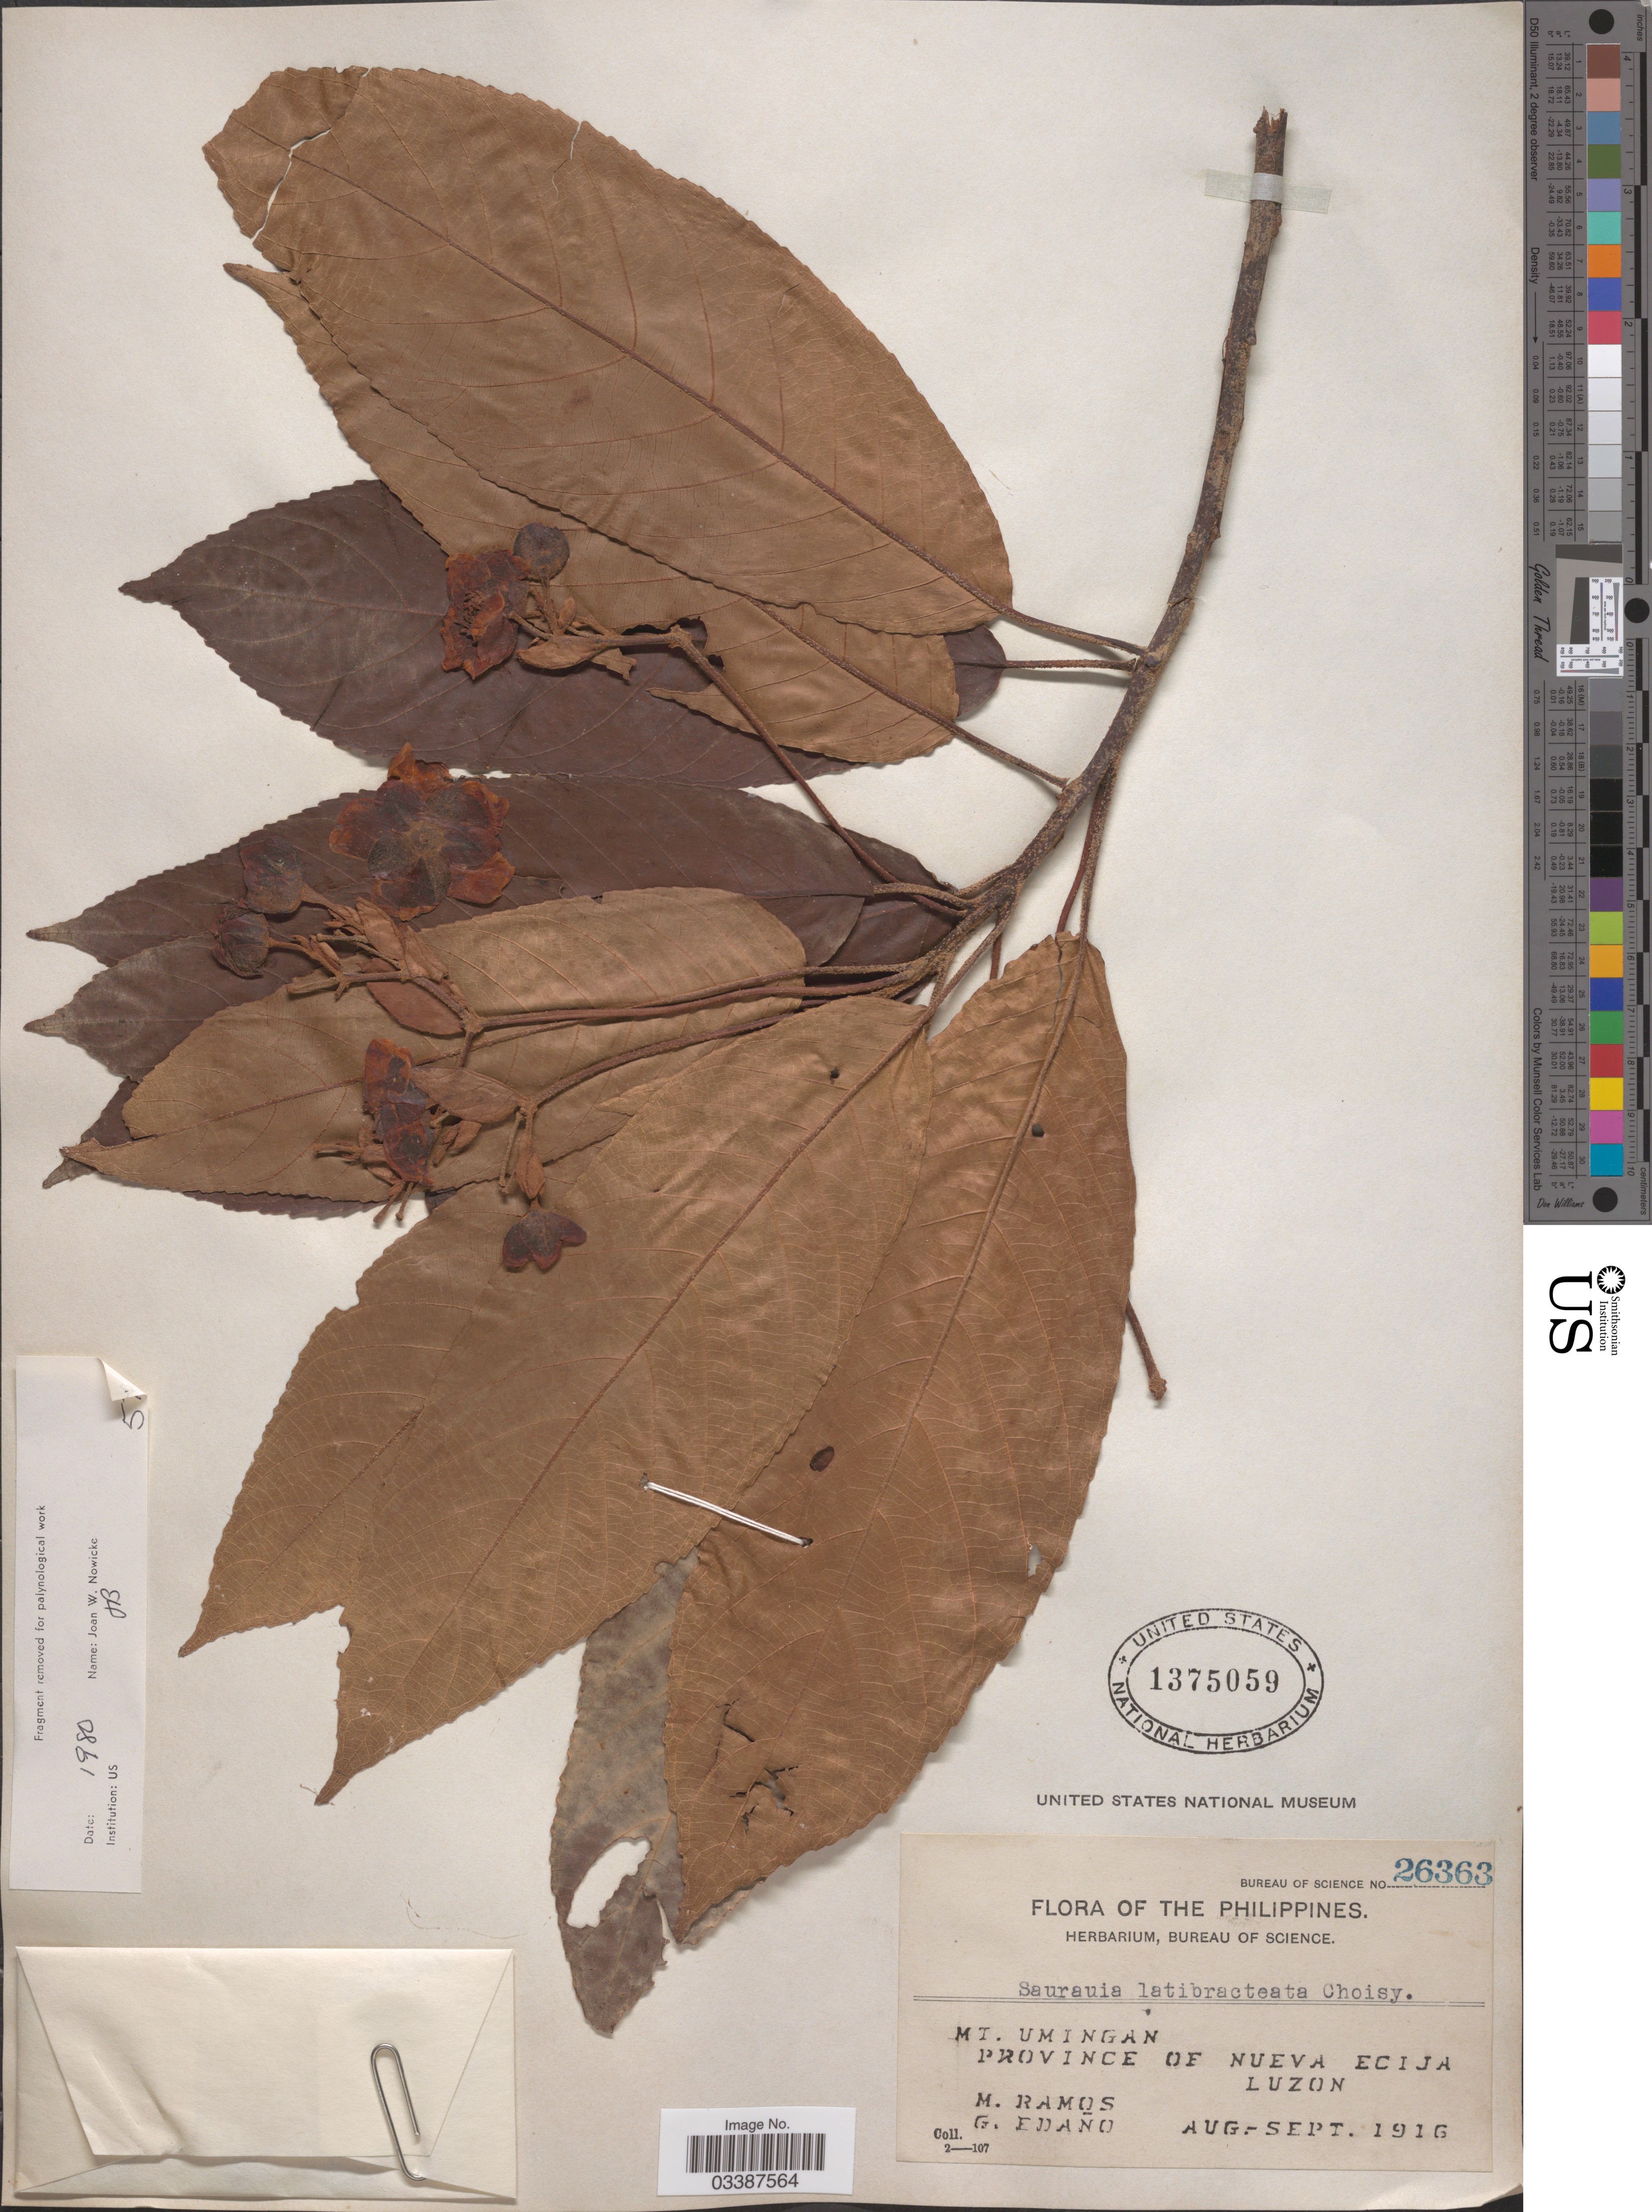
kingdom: Plantae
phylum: Tracheophyta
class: Magnoliopsida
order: Ericales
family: Actinidiaceae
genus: Saurauia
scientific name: Saurauia latibracteata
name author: Choisy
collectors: M. Ramos & G. Edaño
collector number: Bureau of Science 26363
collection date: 1916-08/1916-09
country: Philippines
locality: Mt. Umingan, Province of Nueva Ecija, Luzon.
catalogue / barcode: US 1375059